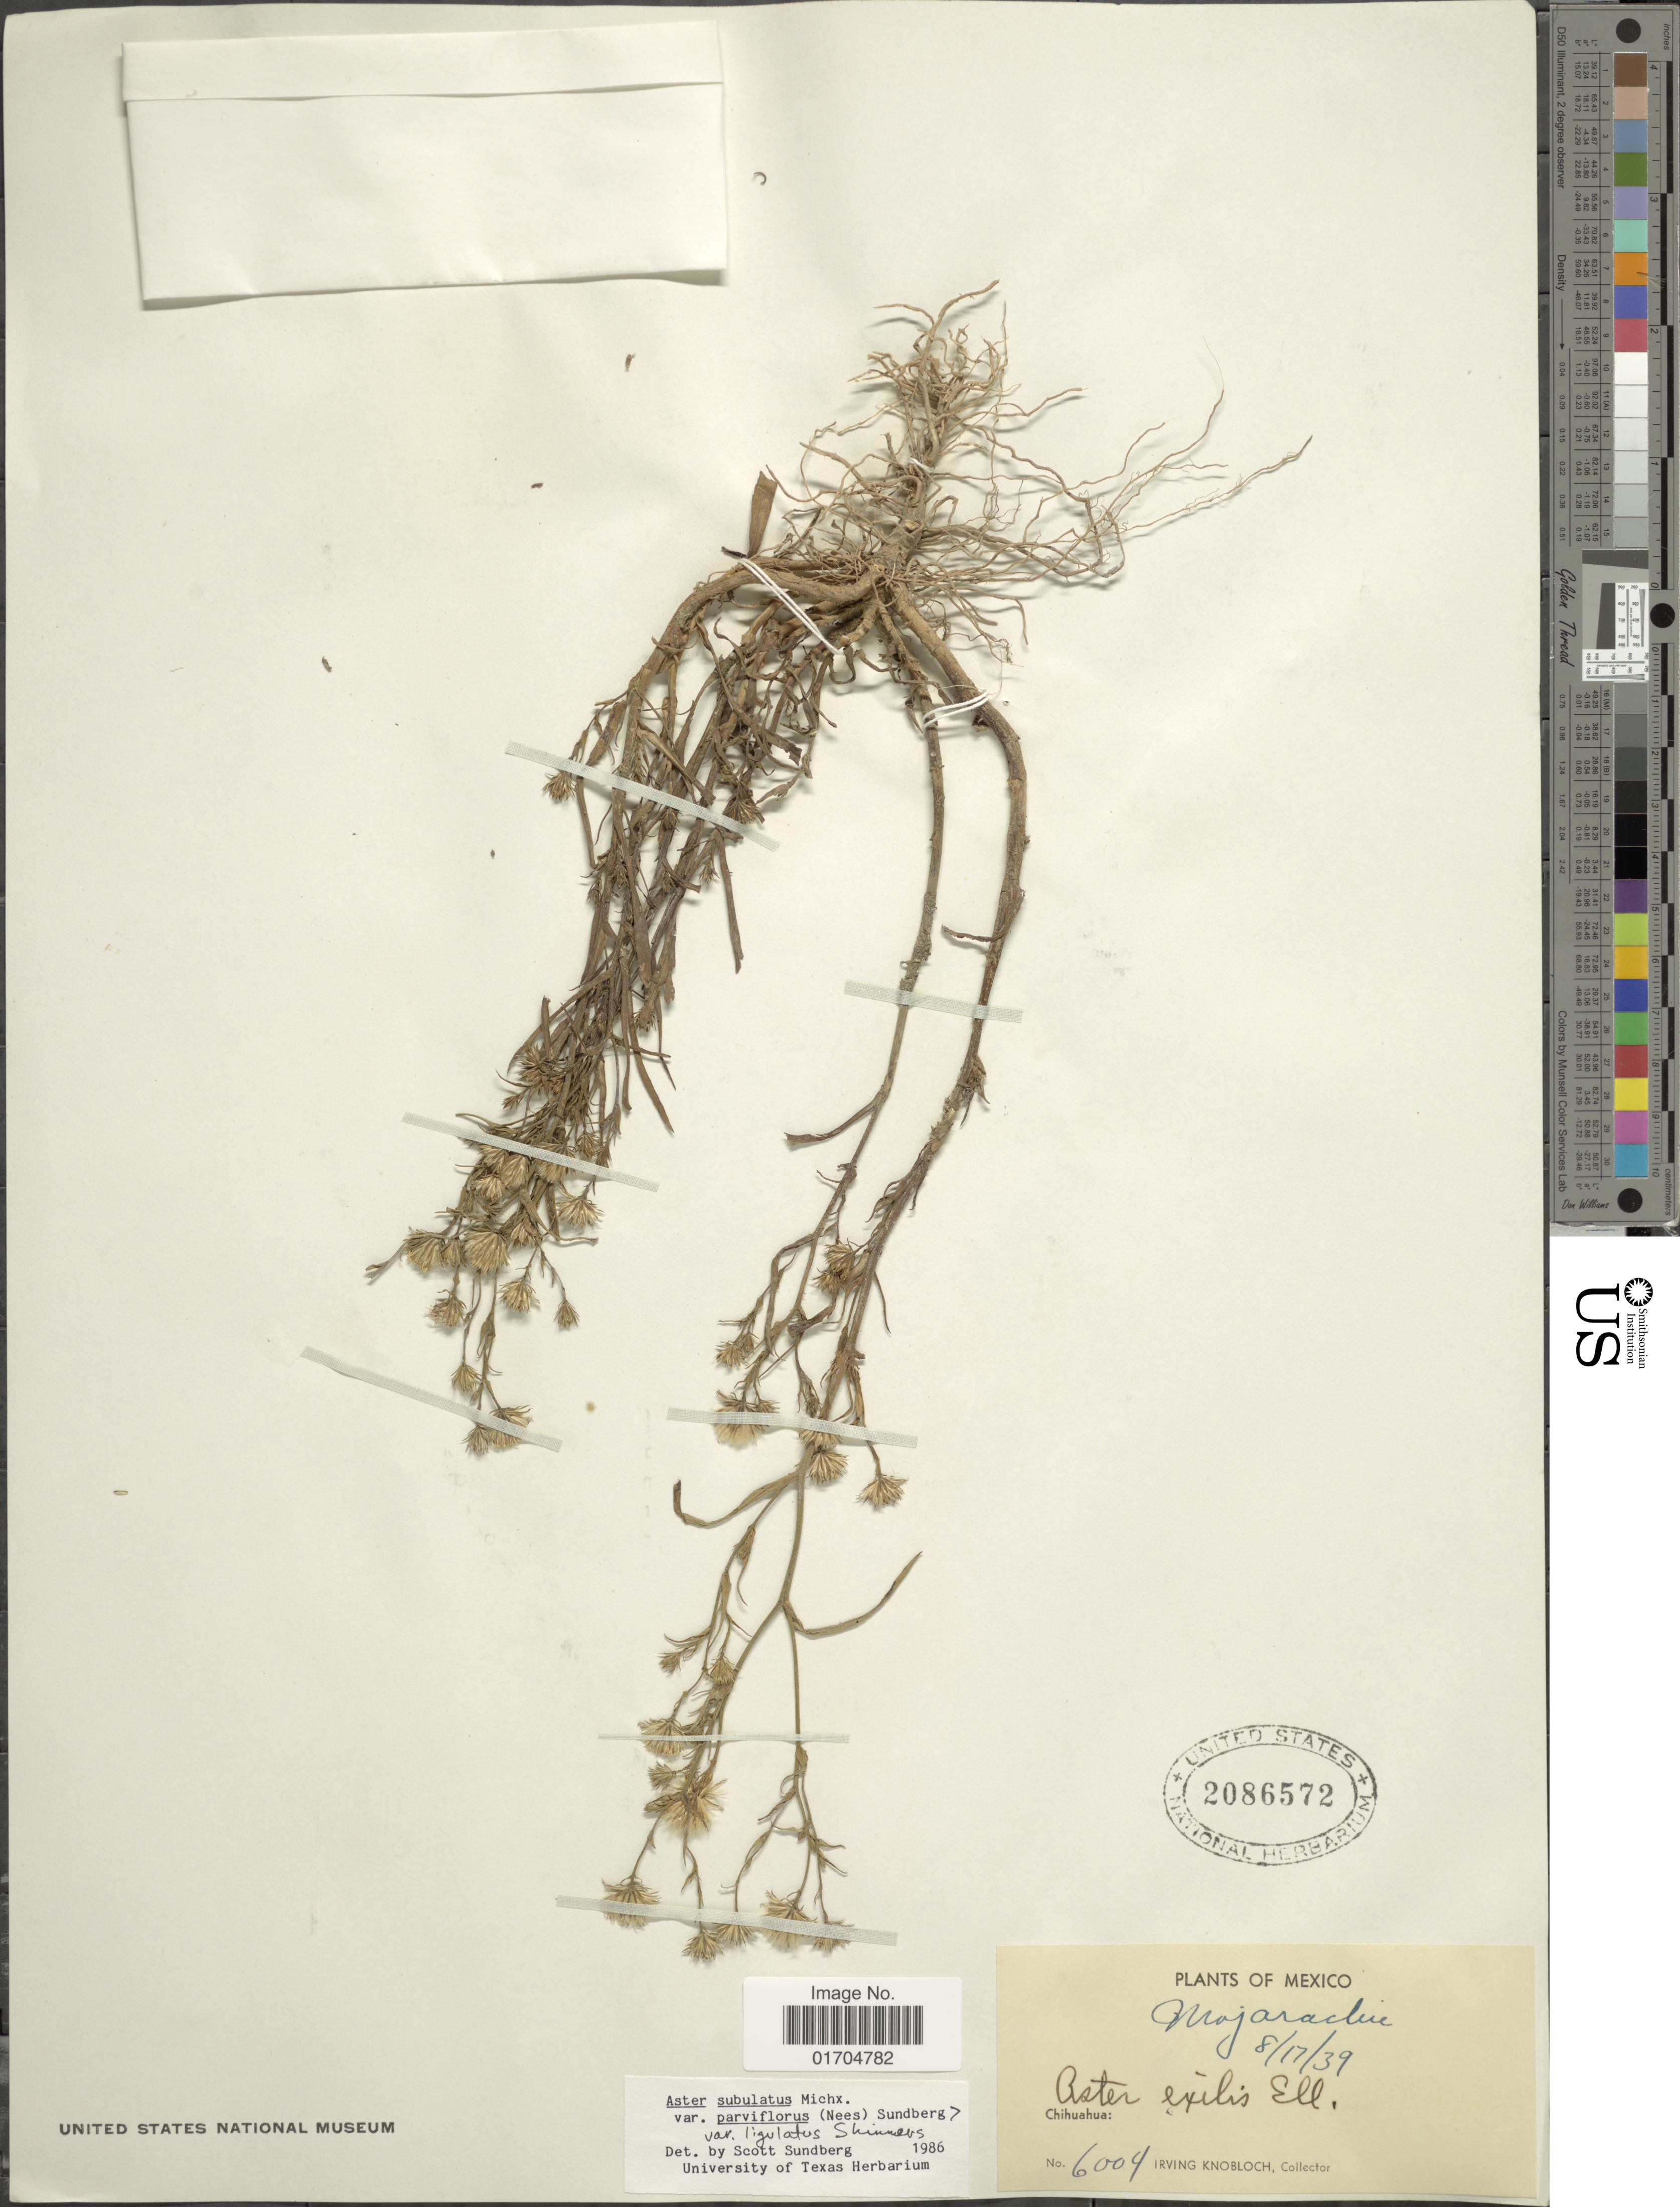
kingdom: Plantae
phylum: Tracheophyta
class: Magnoliopsida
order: Asterales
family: Asteraceae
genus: Symphyotrichum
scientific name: Symphyotrichum subulatum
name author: (Michx.) G.L. Nesom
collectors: I. W. Knobloch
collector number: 6009*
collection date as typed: Transcribed d/m/y: 17/8/39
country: Mexico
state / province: Chihuahua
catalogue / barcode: US 2086572